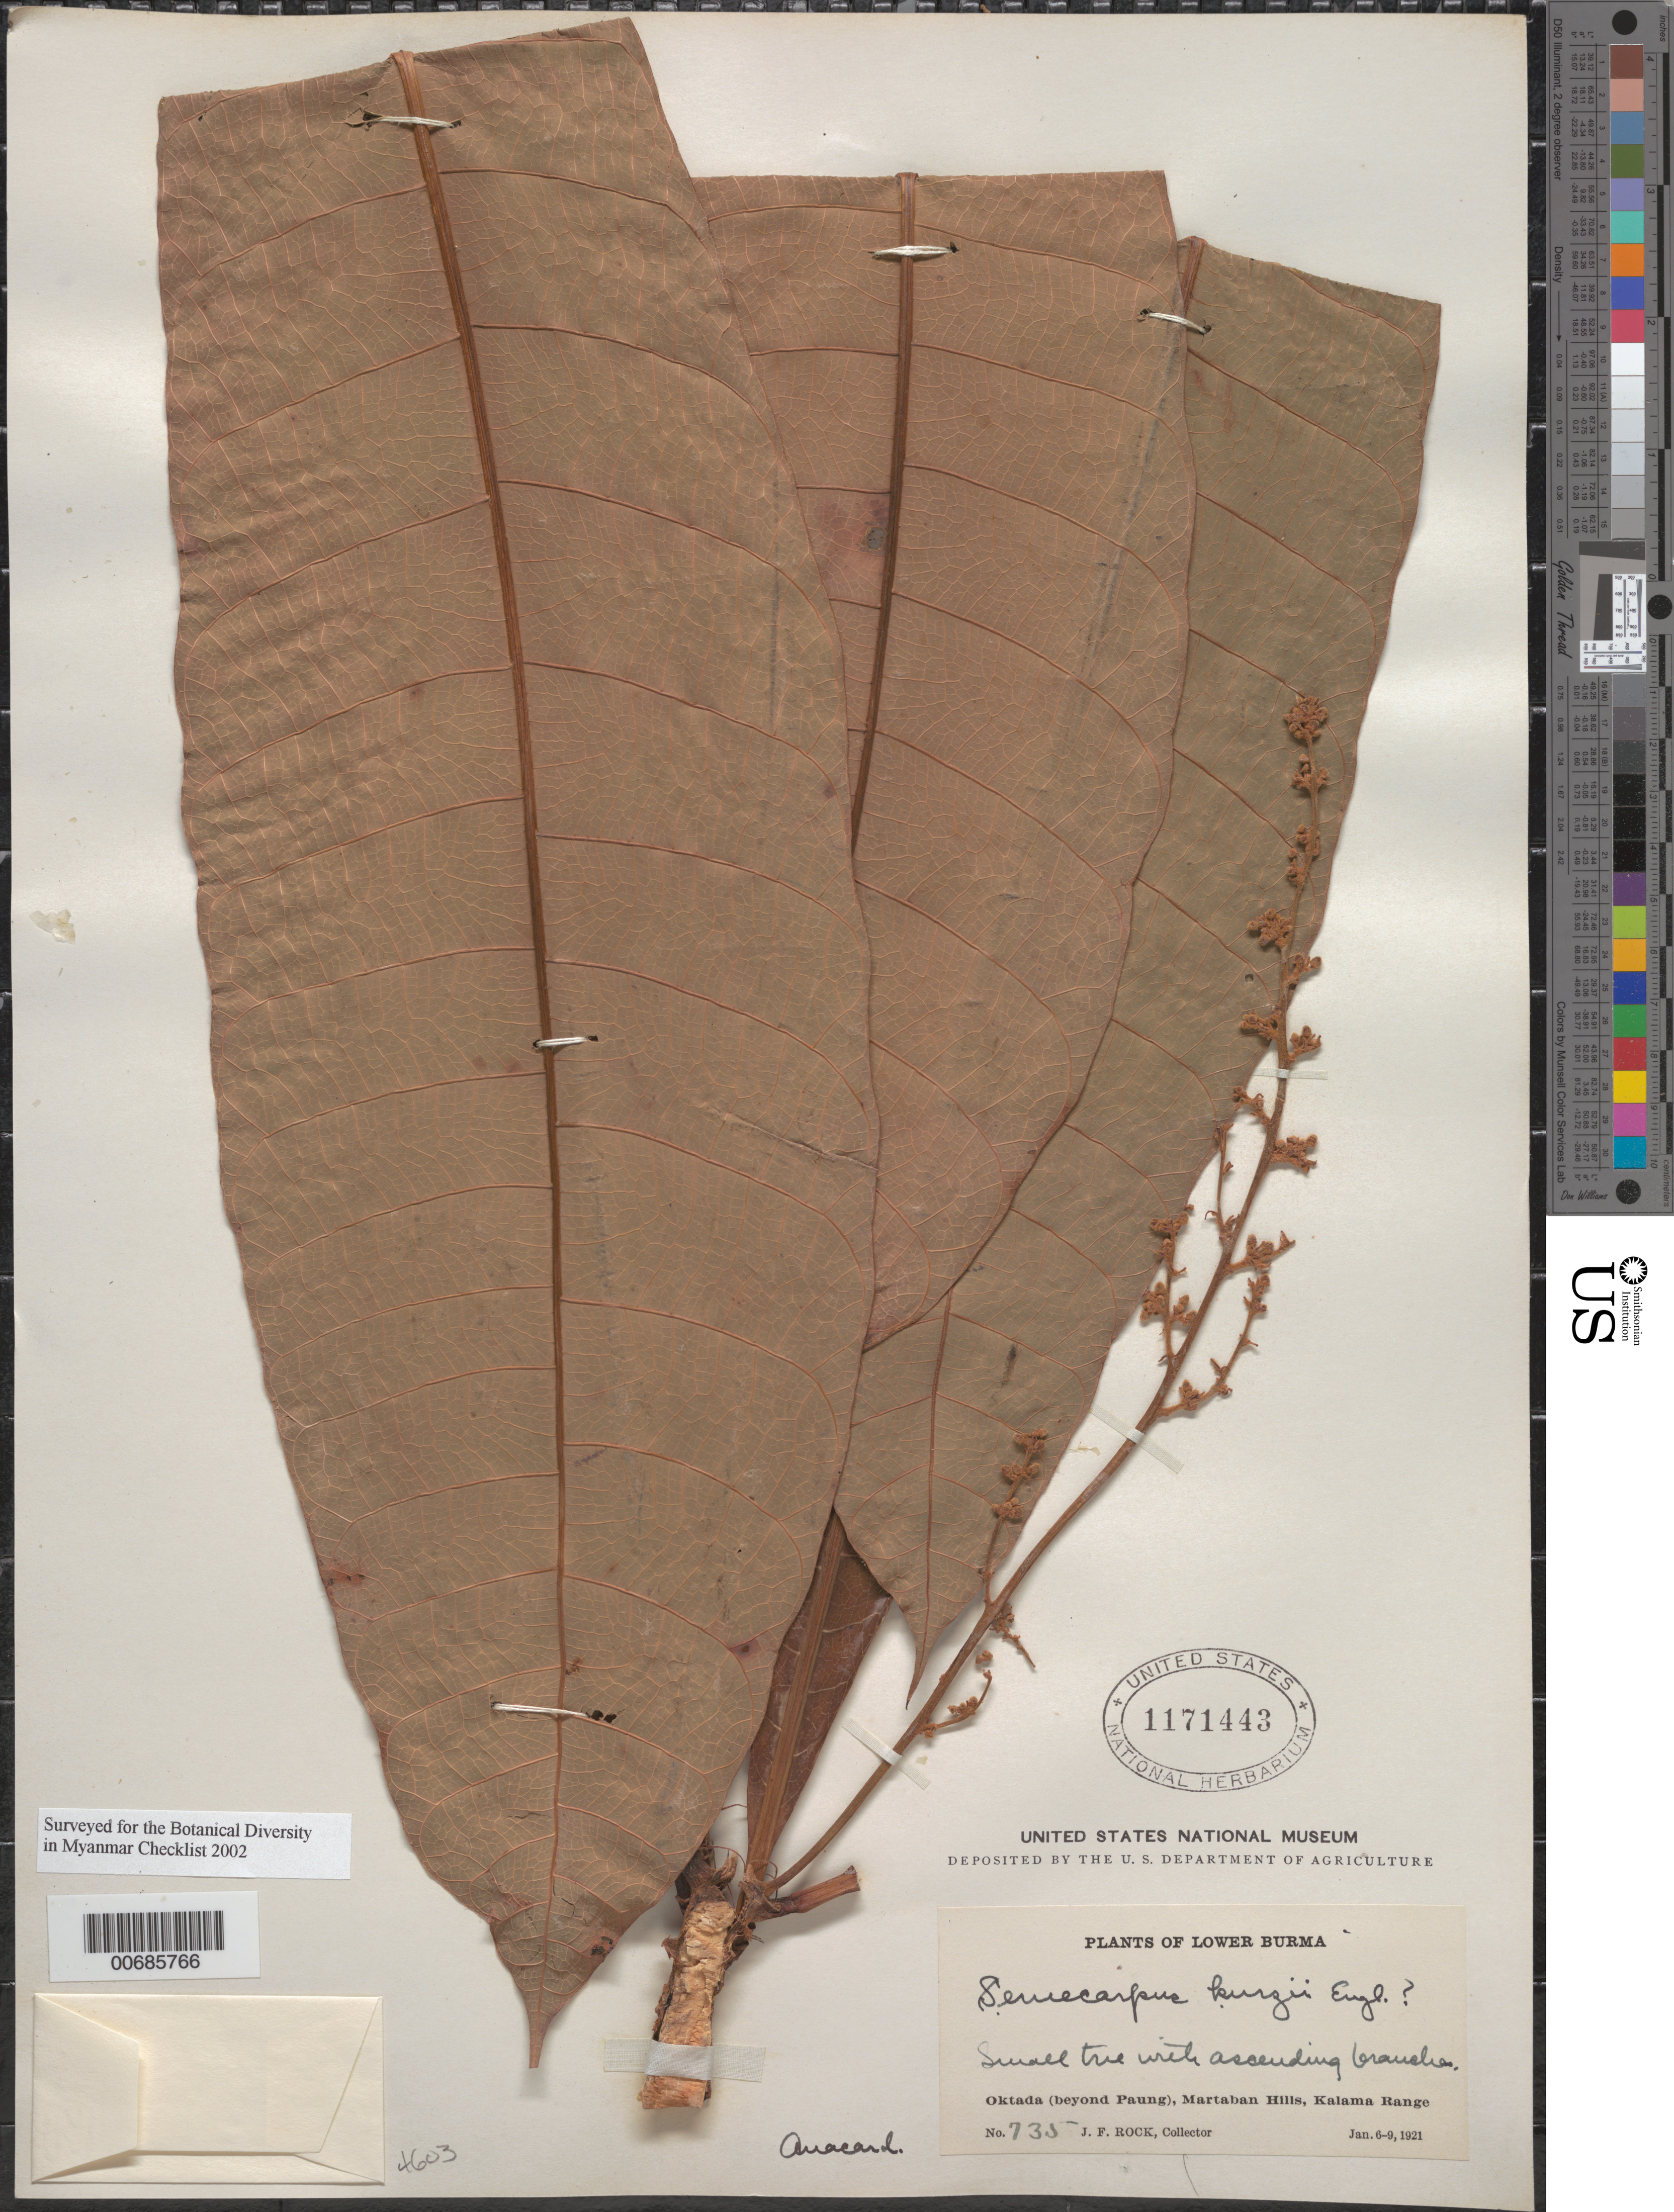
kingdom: Plantae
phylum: Tracheophyta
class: Magnoliopsida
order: Sapindales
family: Anacardiaceae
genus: Semecarpus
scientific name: Semecarpus kurzii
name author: Engl.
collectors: J. F. Rock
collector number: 735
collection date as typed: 06 Jan 1921 to 09 Jan 1921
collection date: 1921-01-06/1921-01-09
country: Myanmar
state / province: Arakan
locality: Rakhine, Oktada (beyond Paung) Martaban Hills, Kalama Range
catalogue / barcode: US 1171443